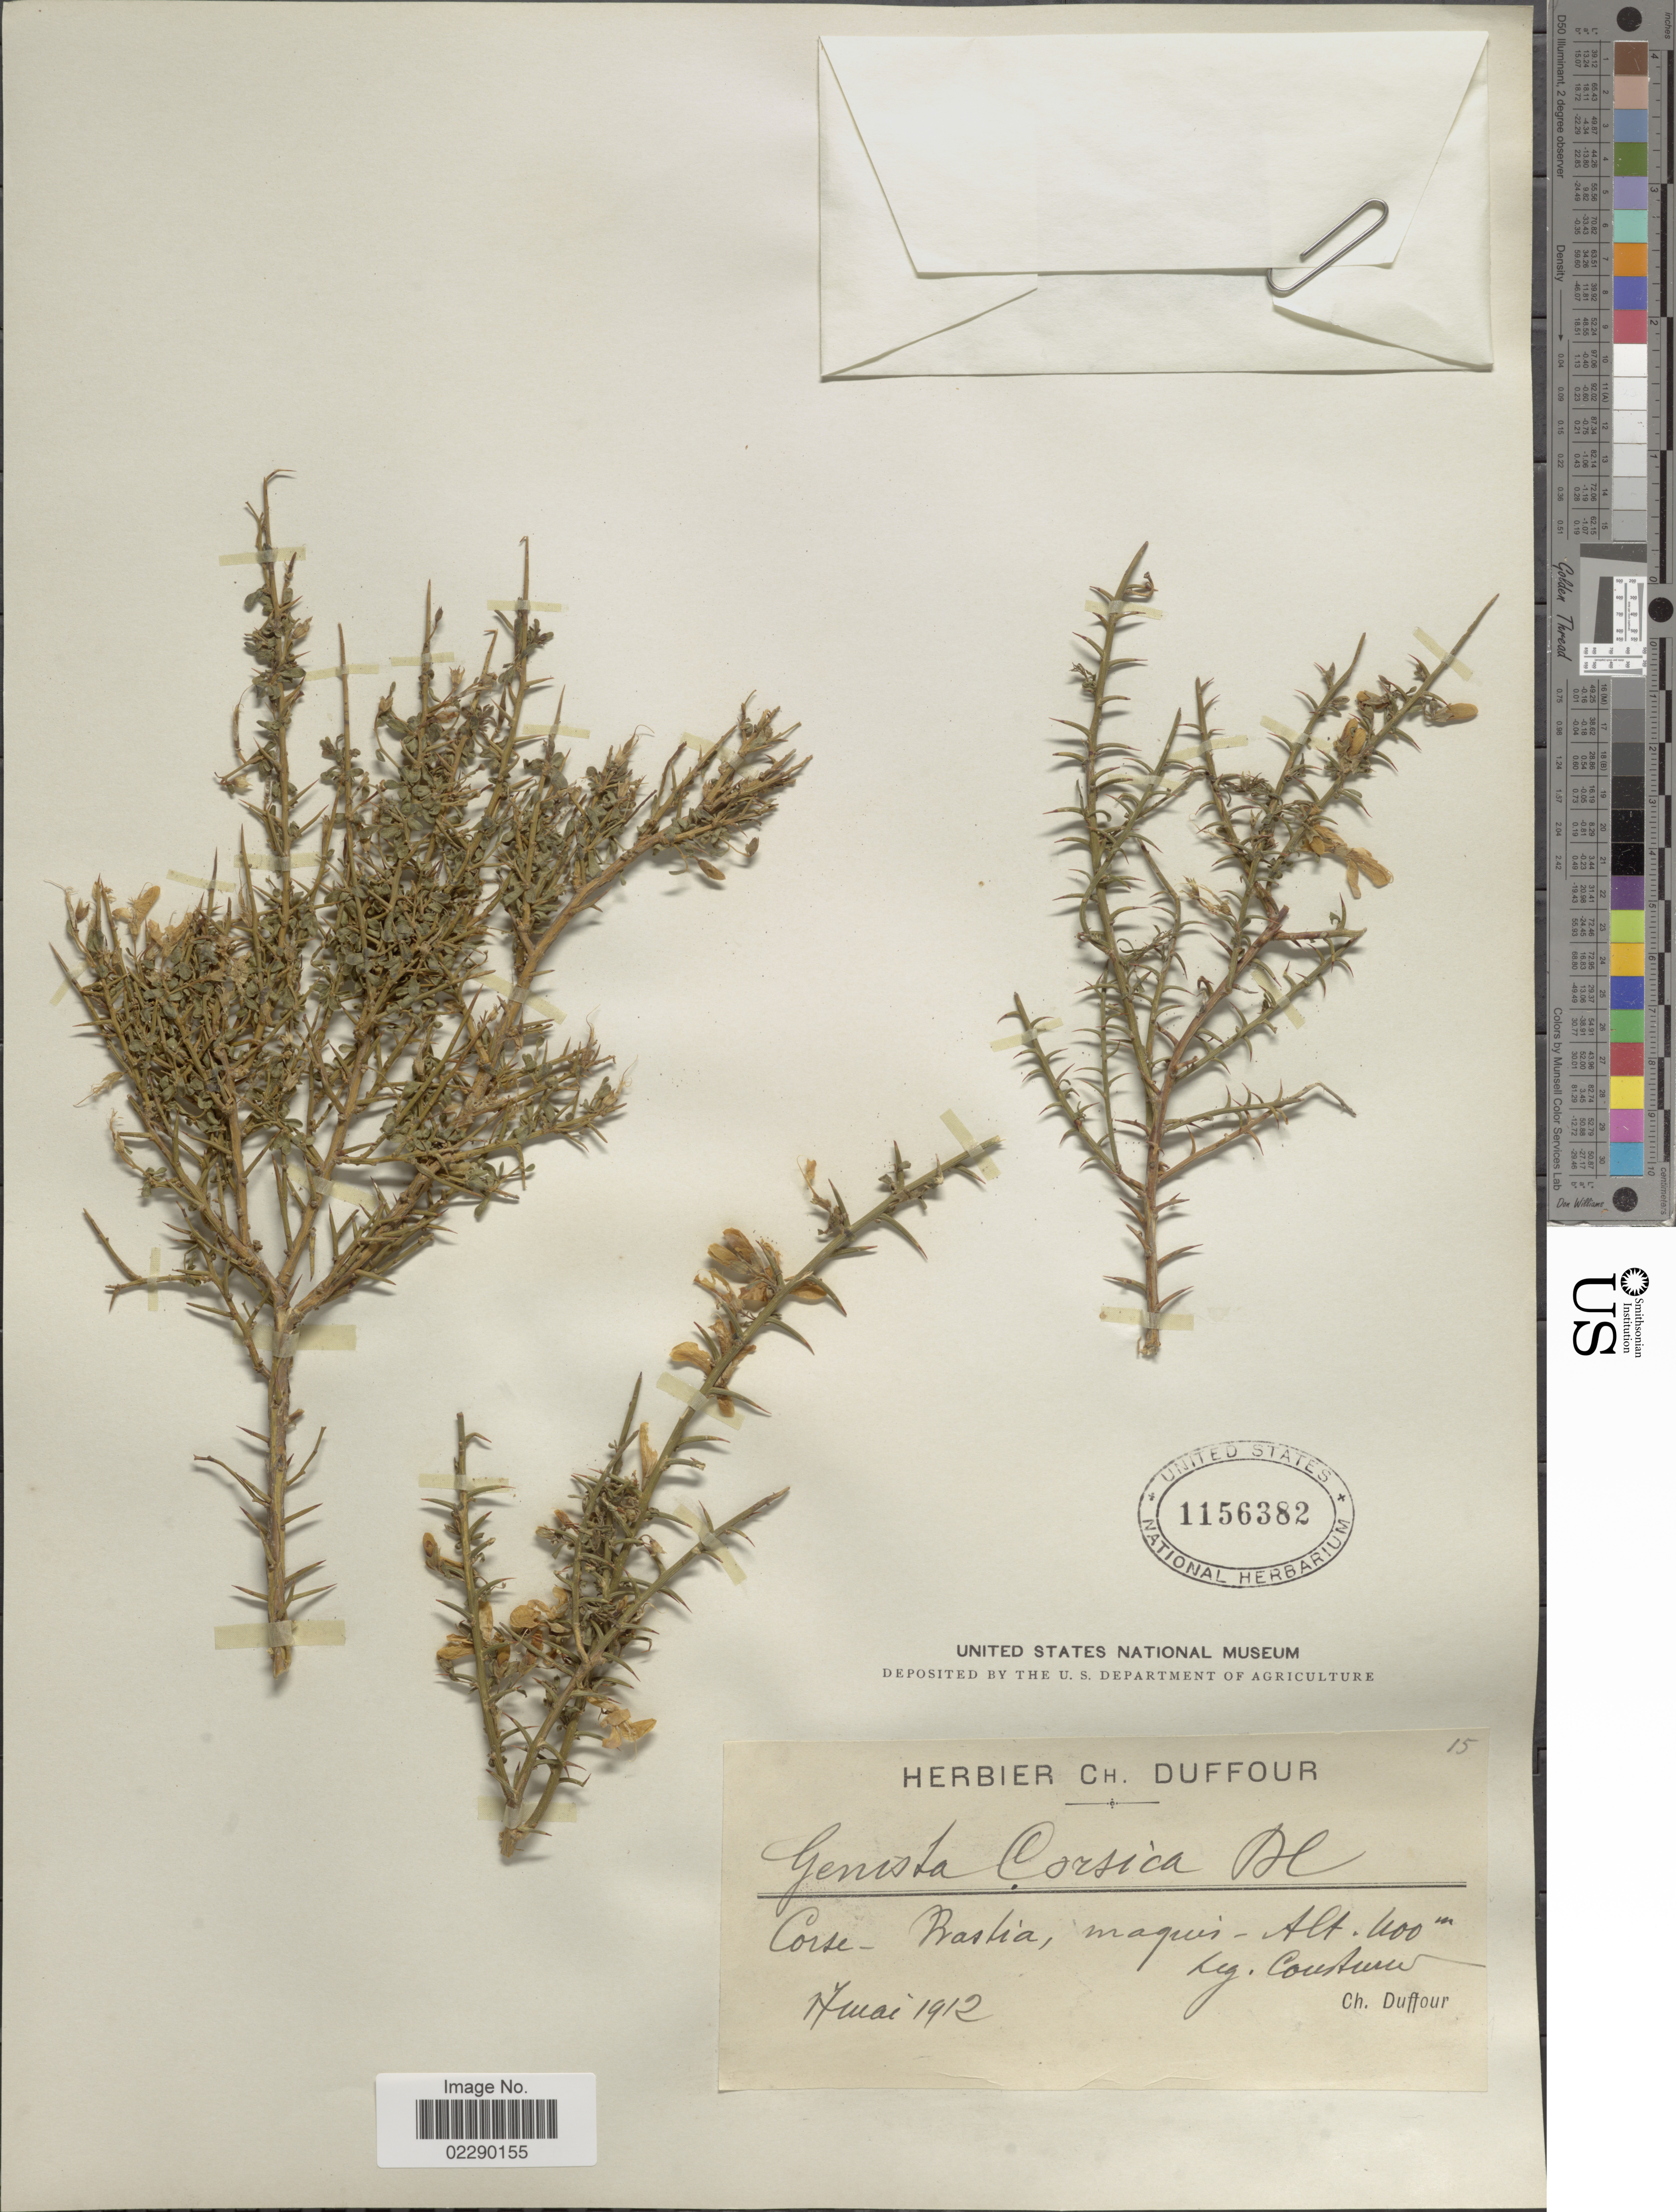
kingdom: Plantae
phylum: Tracheophyta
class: Magnoliopsida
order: Fabales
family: Fabaceae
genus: Genista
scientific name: Genista corsica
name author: (Loisel.) DC.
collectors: C. Duffour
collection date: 1912-05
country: France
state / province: Corsica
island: Corse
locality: Corse - Prastia, maquis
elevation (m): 400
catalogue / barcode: US 1156382